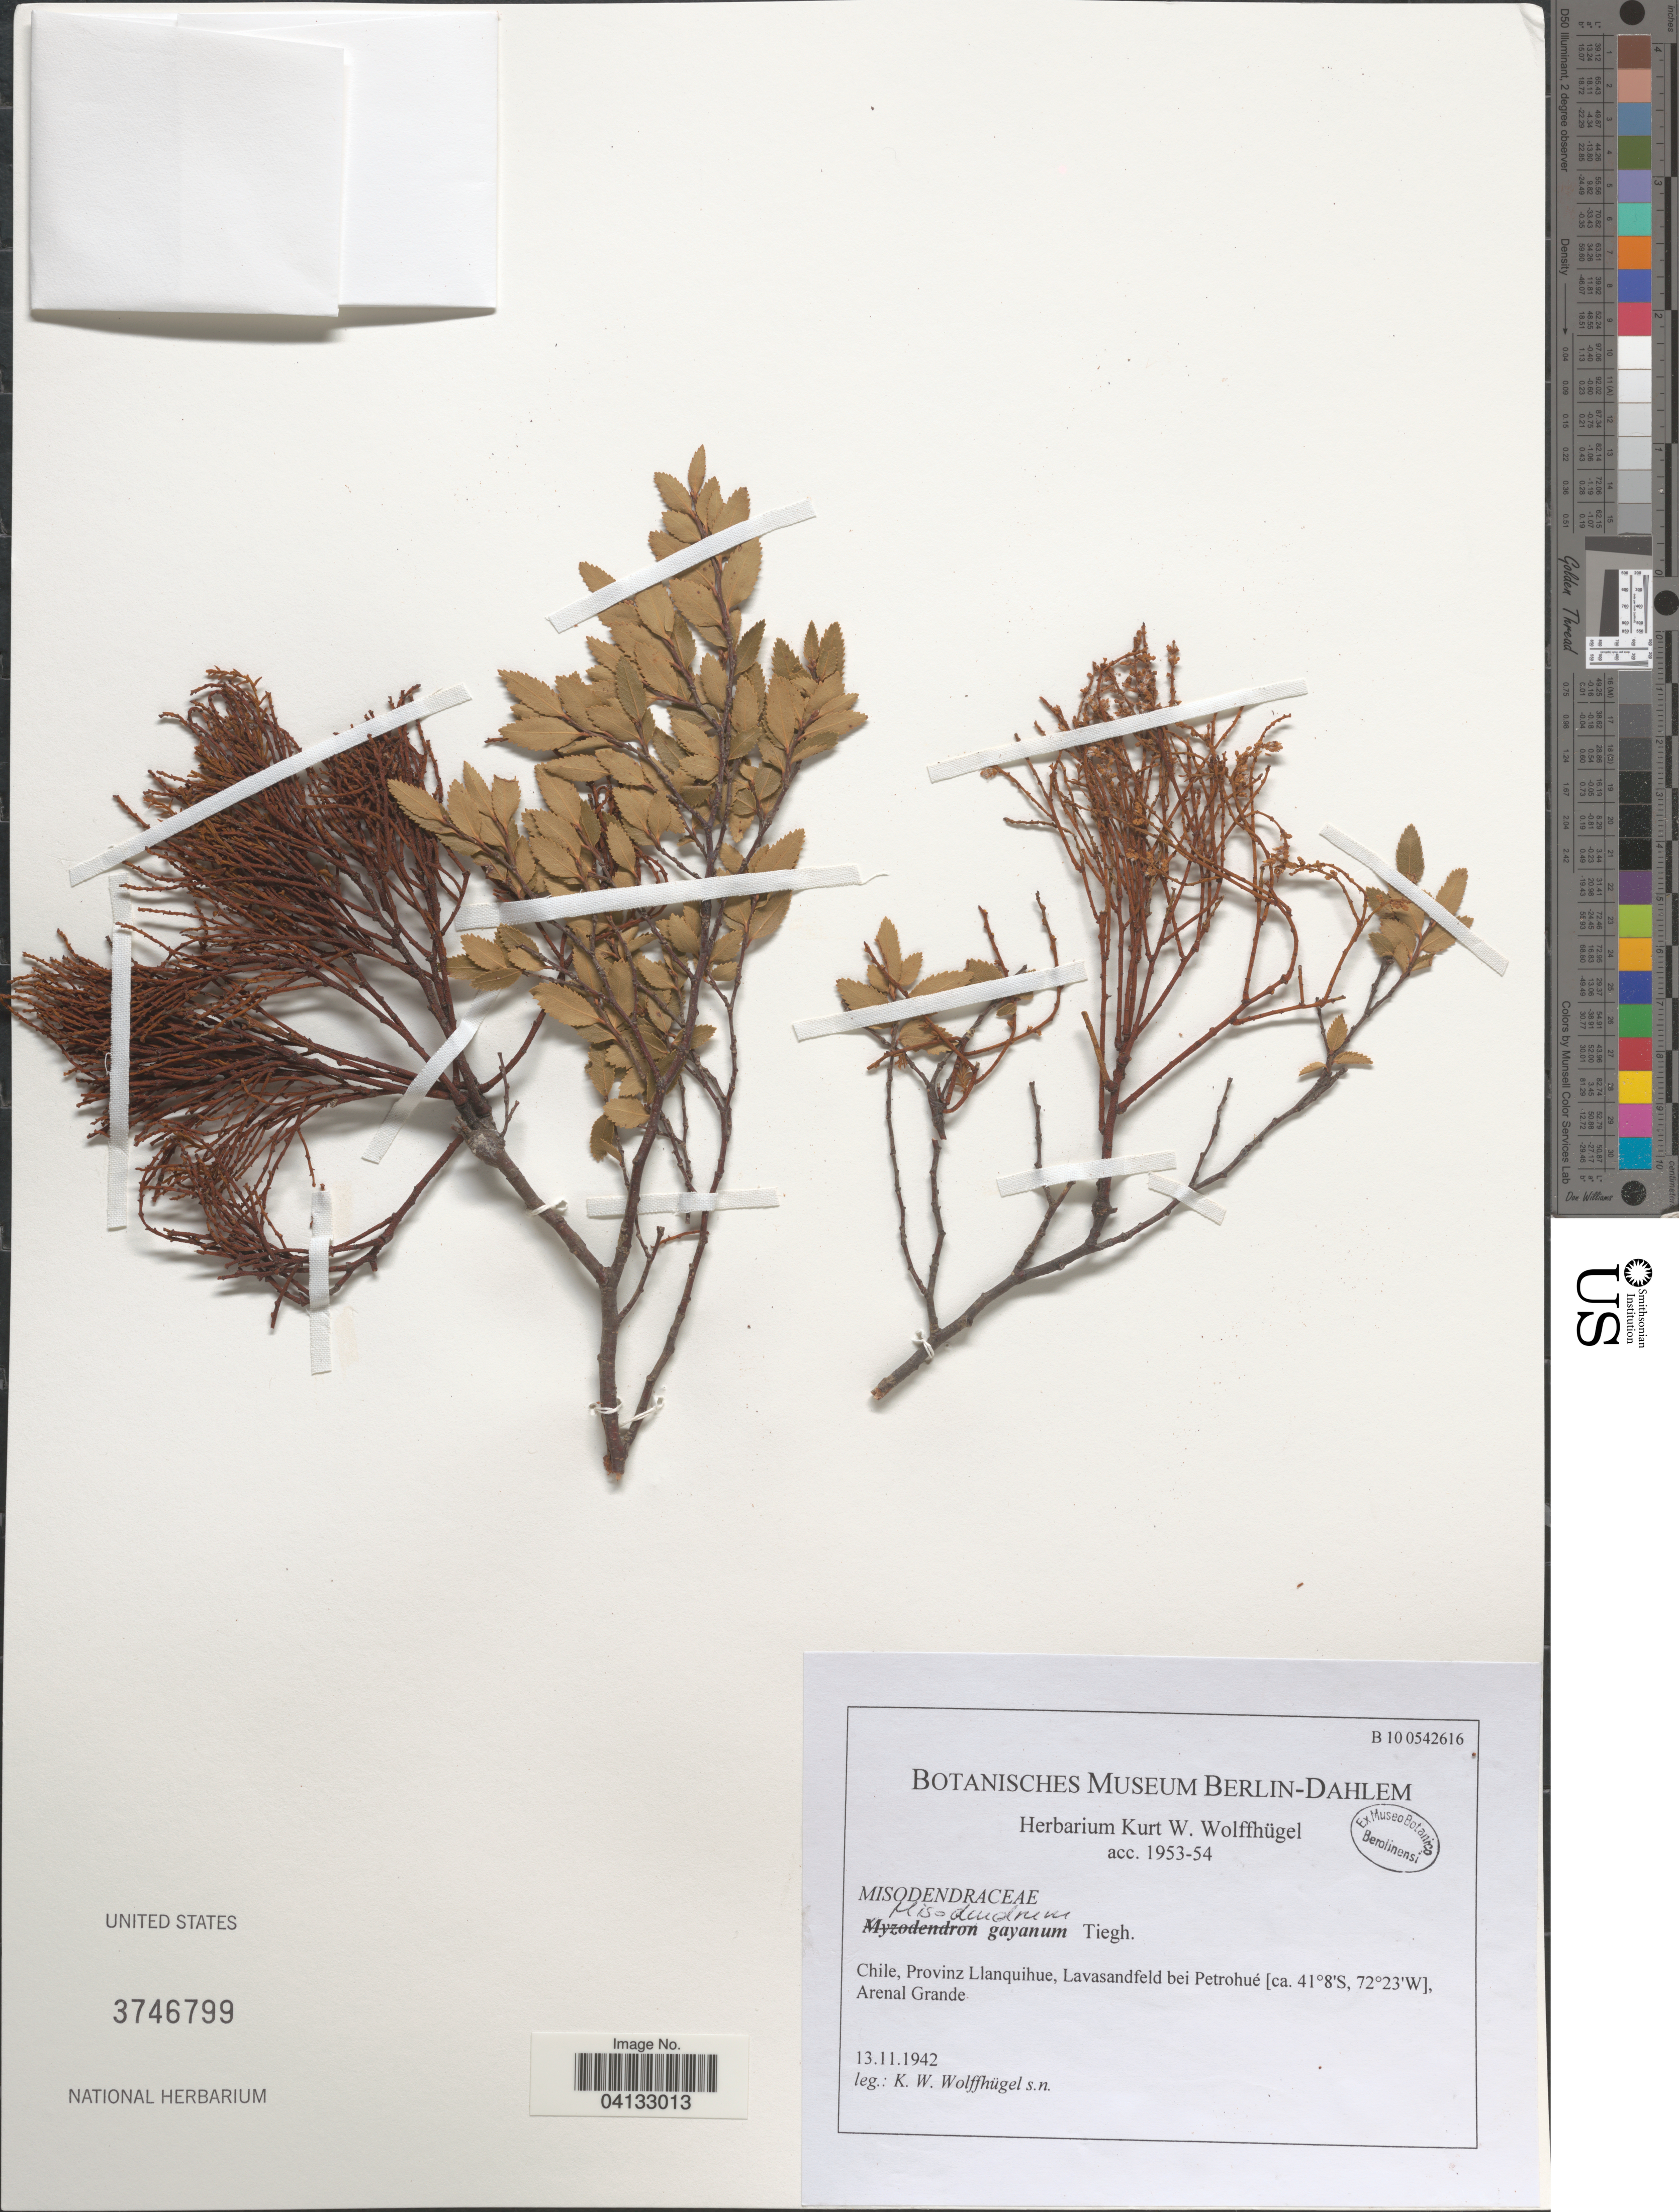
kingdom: Plantae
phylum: Tracheophyta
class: Magnoliopsida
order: Santalales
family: Misodendraceae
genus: Misodendrum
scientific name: Misodendrum gayanum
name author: Tiegh.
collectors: K. Wolffhugel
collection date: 1942-11-13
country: Chile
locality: Provinz Llanquihue, Lavasandfeld bei Petrohué, Arenal Grande.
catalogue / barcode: US 3746799